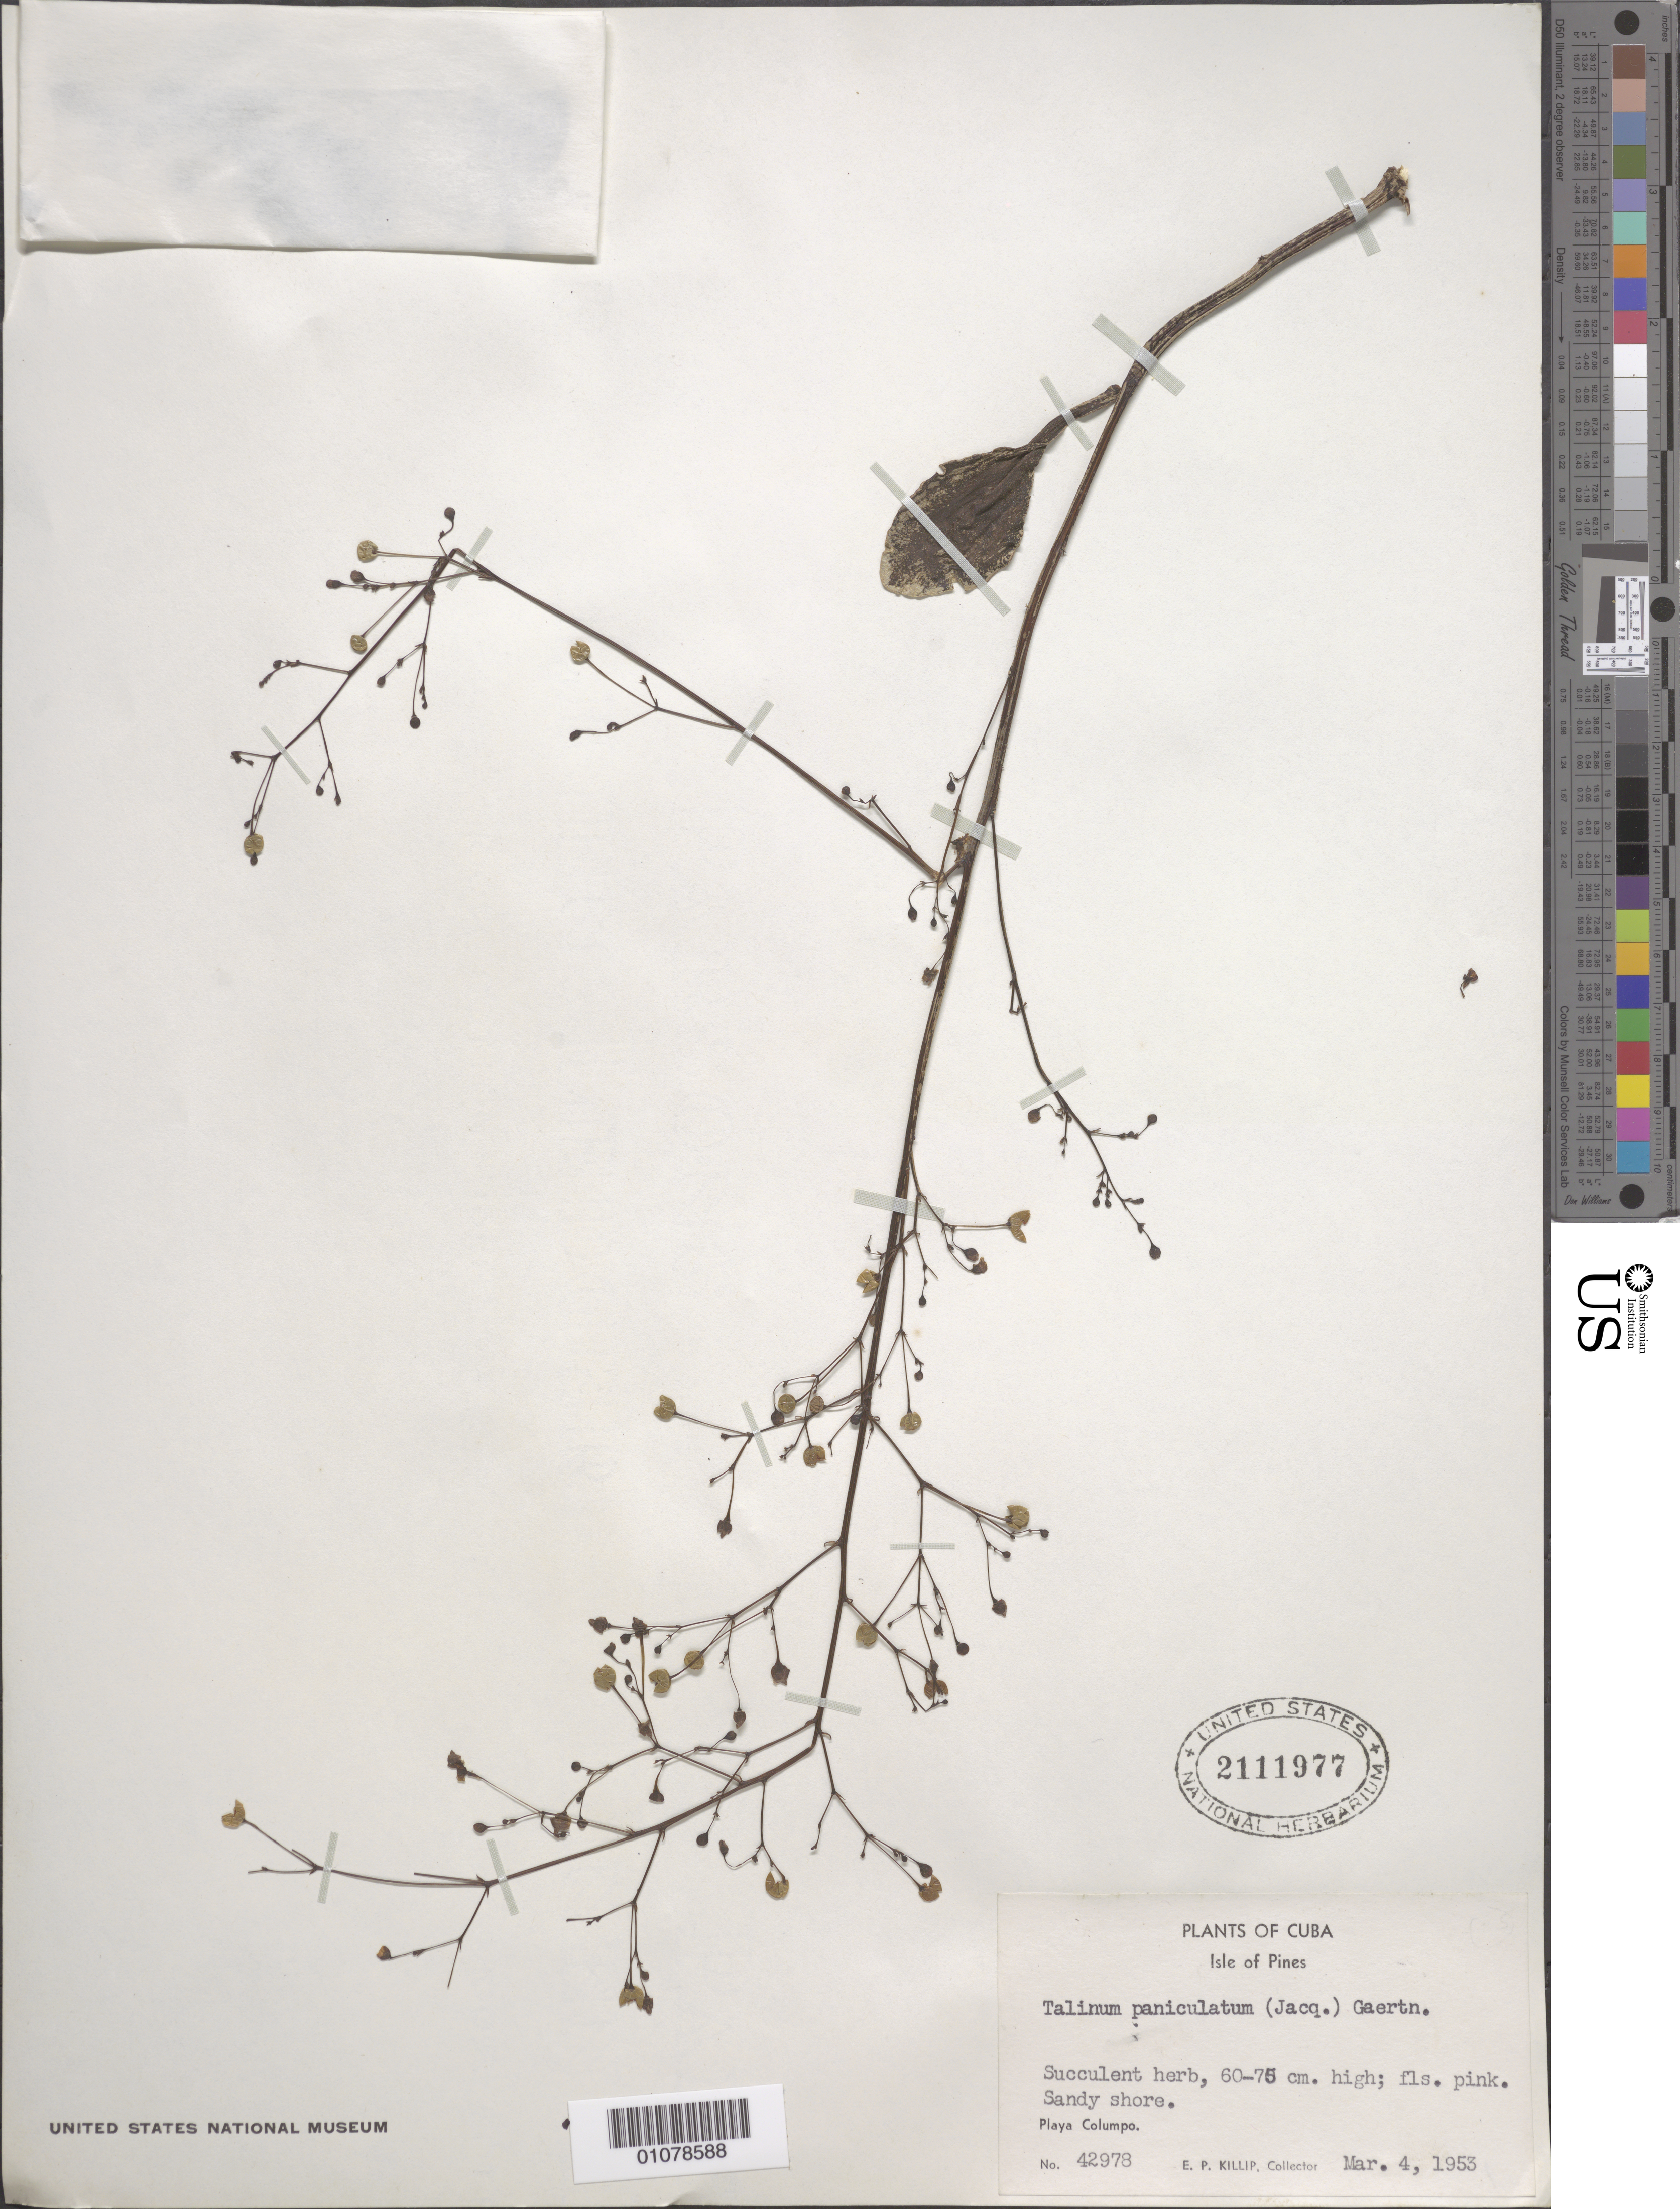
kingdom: Plantae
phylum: Tracheophyta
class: Magnoliopsida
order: Caryophyllales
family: Talinaceae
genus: Talinum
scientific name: Talinum paniculatum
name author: (Jacq.) Gaertn.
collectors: E. P. Killip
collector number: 42978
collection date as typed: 04 Mar 1953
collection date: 1953-03-04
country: Cuba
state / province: Isla de La Juventud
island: Isla de la Juventud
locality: Isle of Pines Playa columpo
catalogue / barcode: US 2111977